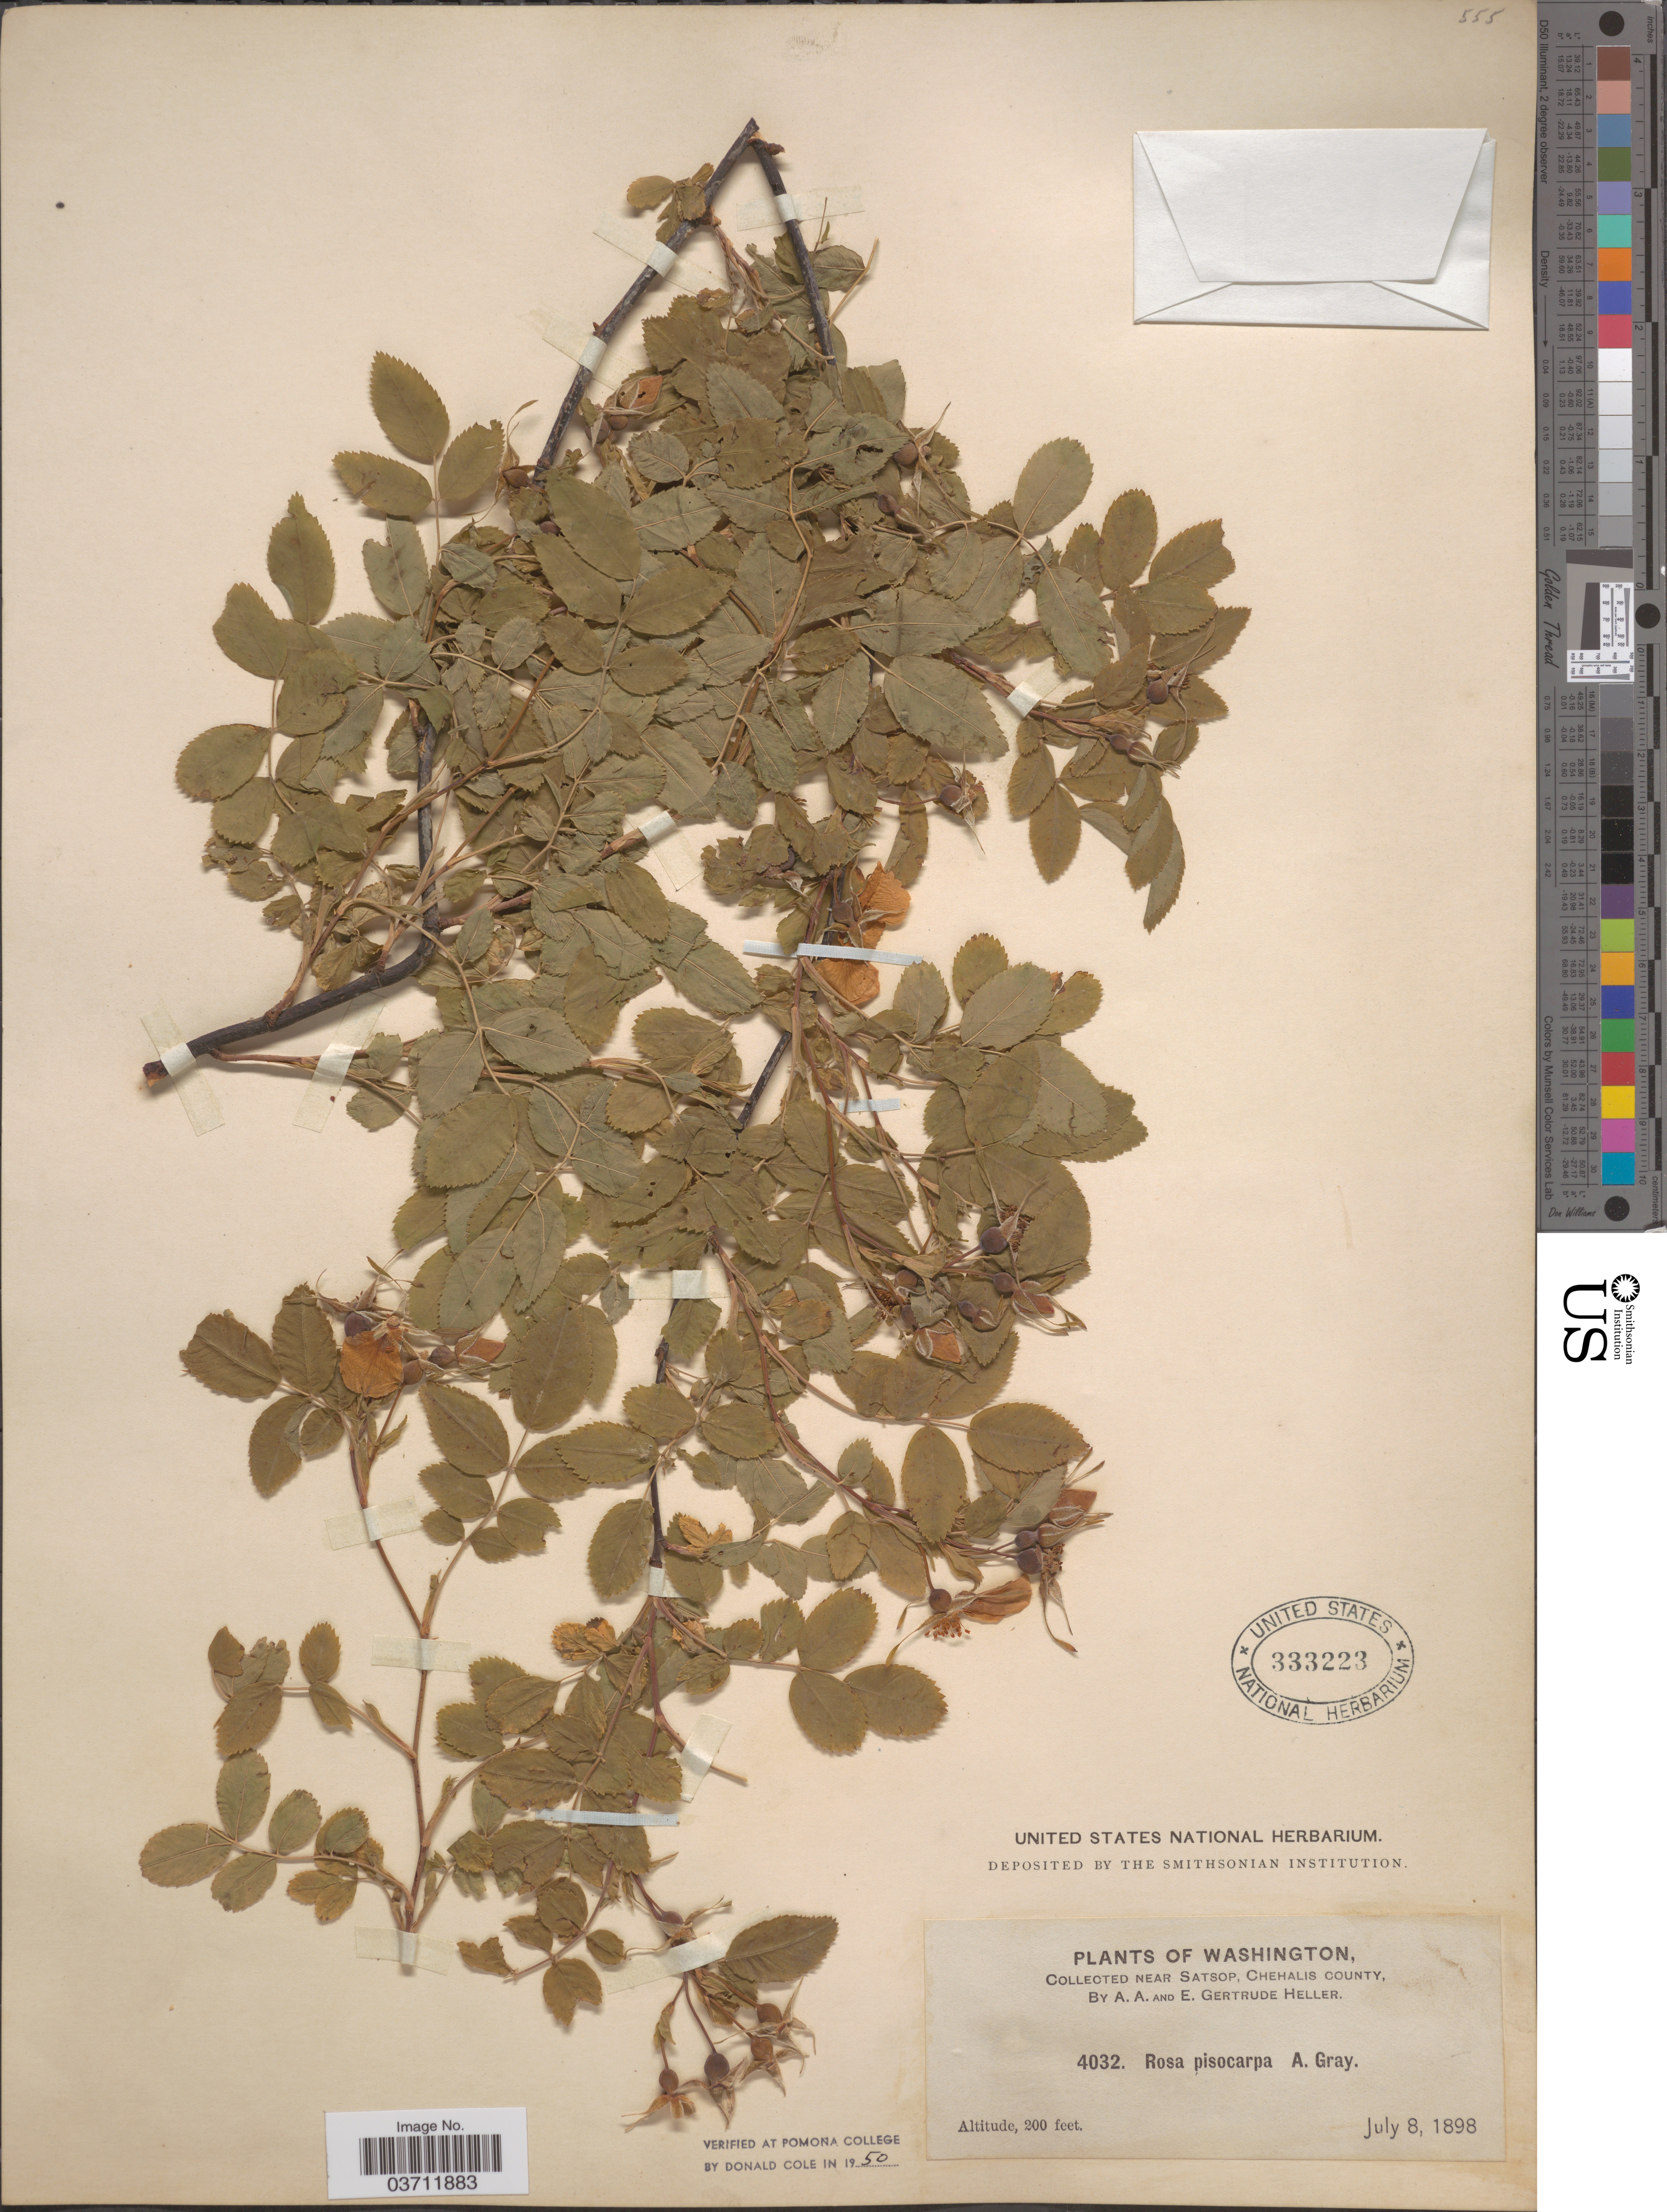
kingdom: Plantae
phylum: Tracheophyta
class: Magnoliopsida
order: Rosales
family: Rosaceae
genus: Rosa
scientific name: Rosa pisocarpa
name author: A. Gray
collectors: A. A. Heller & E. G. Heller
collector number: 4032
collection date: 1898-07-08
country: United States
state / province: Washington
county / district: Grays Harbor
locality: Near Satsop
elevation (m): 61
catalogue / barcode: US 333223